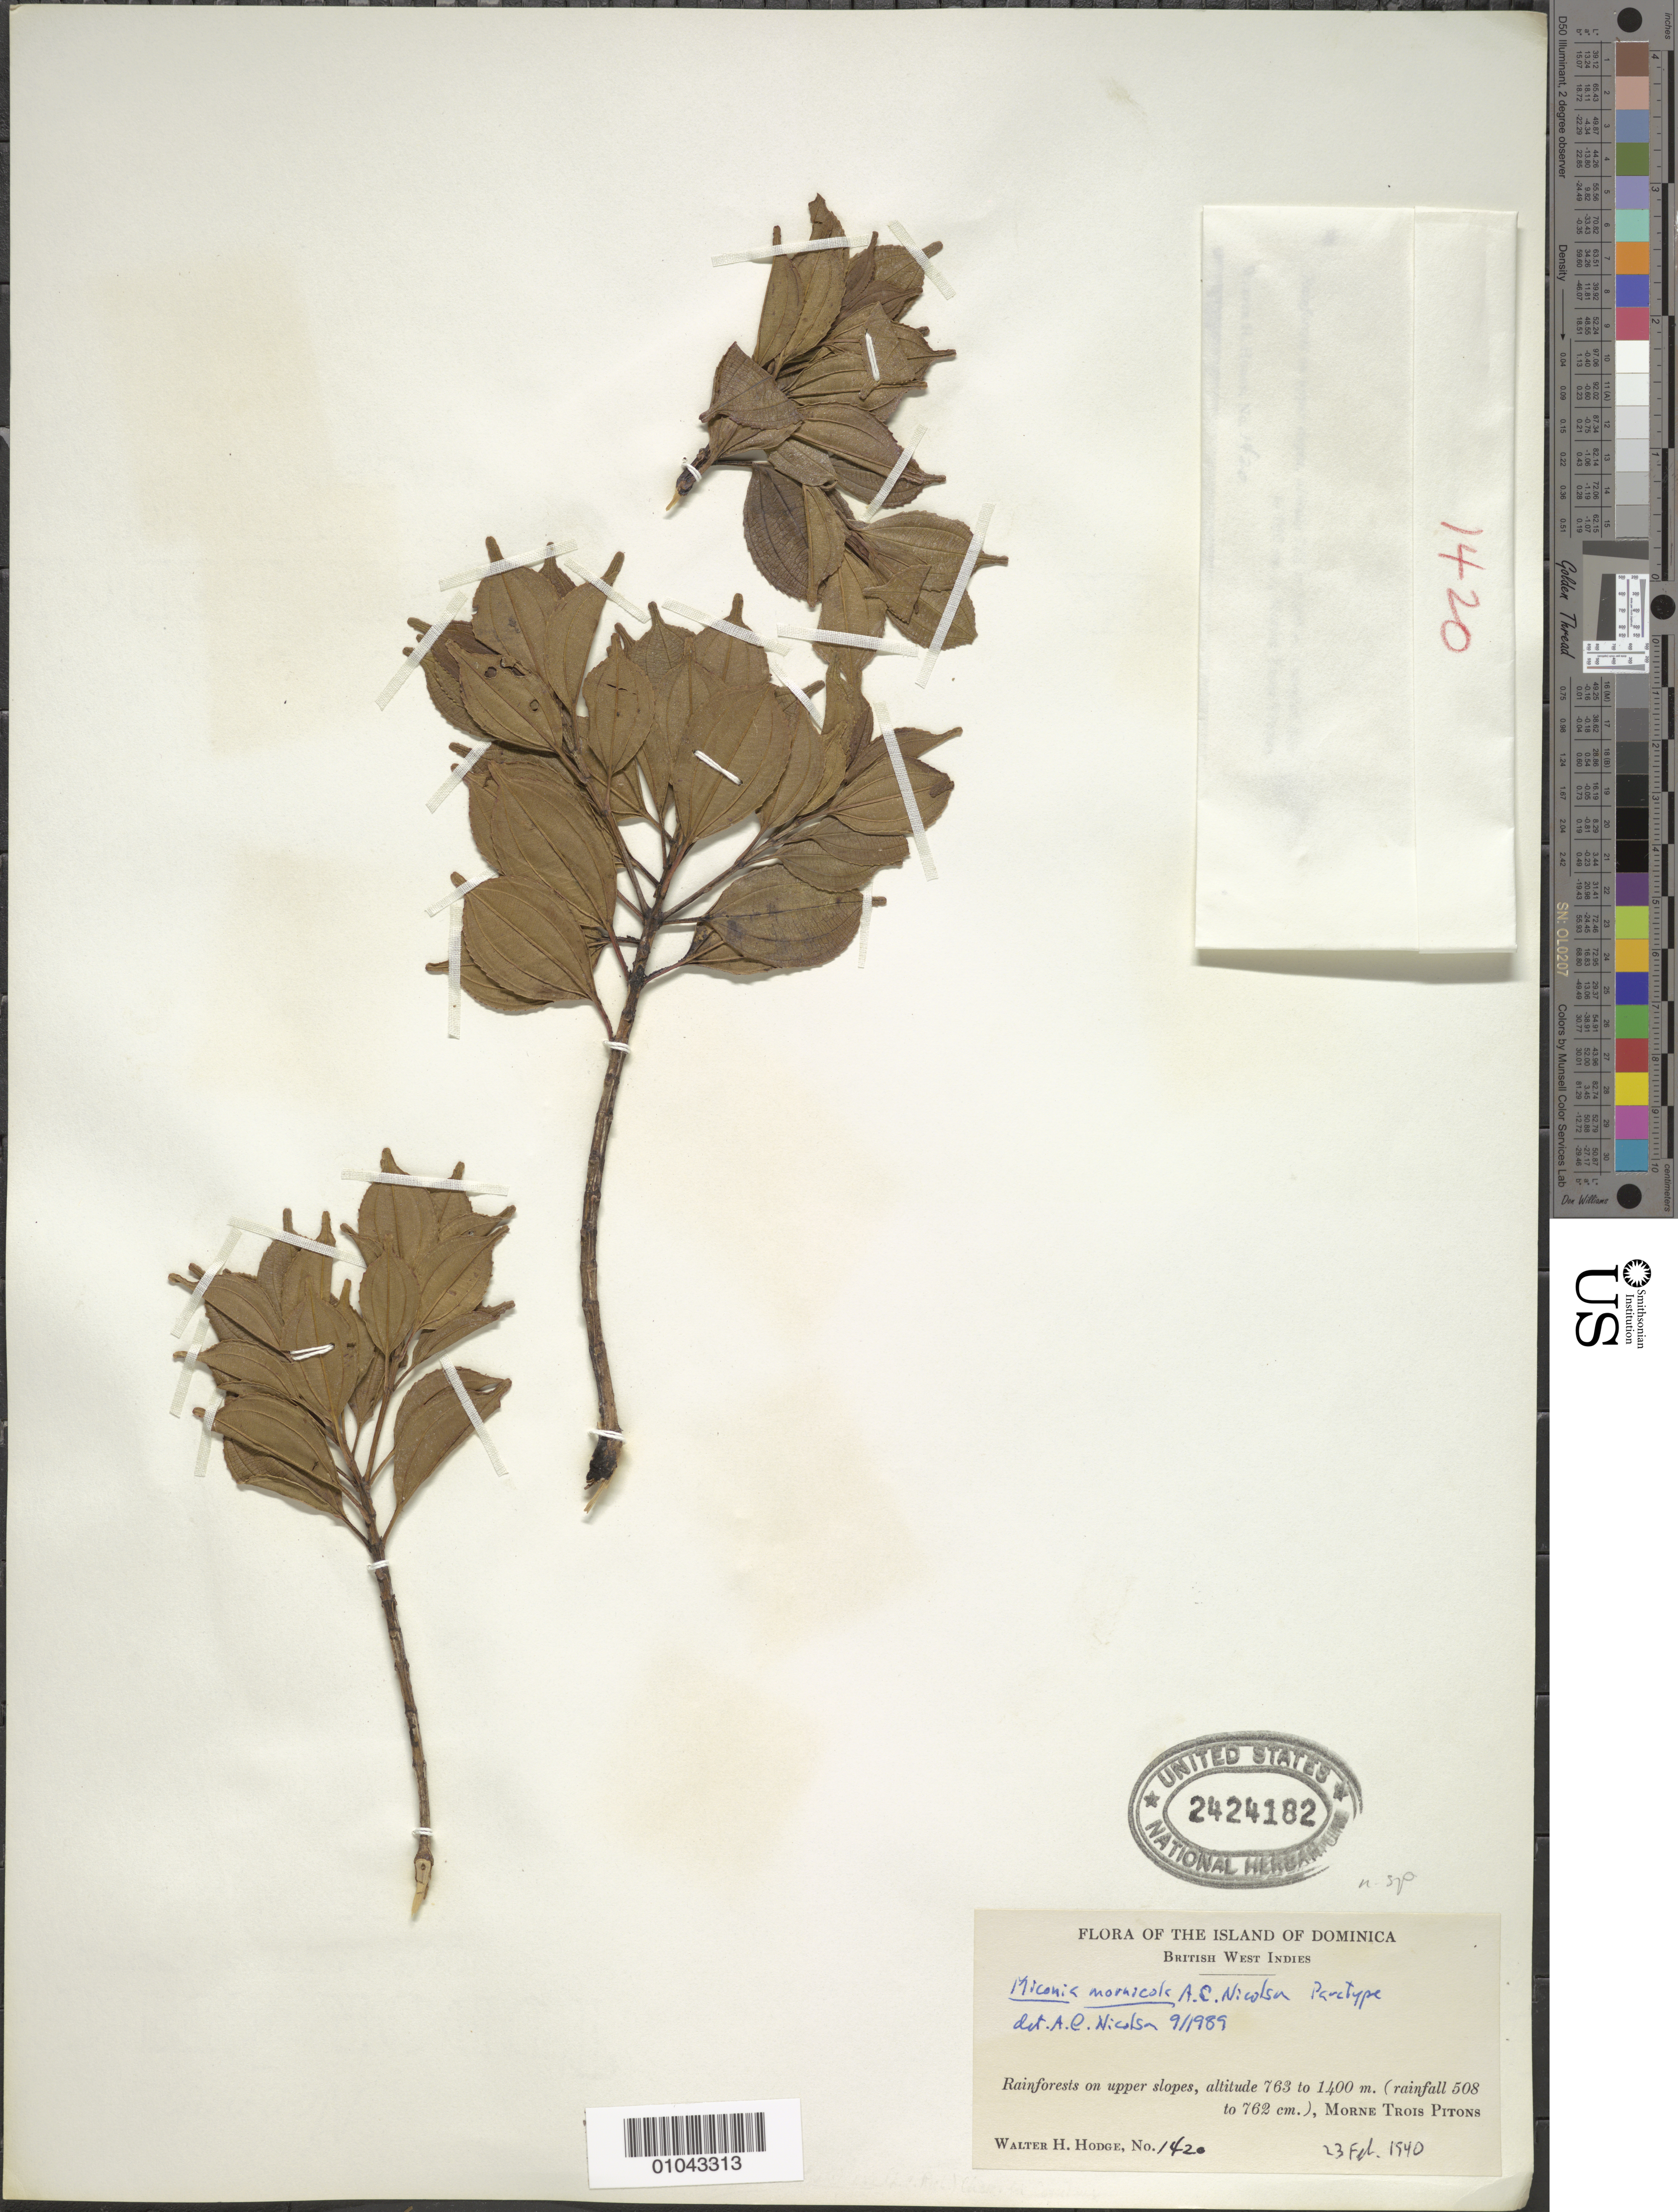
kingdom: Plantae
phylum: Tracheophyta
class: Magnoliopsida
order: Myrtales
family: Melastomataceae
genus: Miconia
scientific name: Miconia mornicola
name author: A.C. Nicolson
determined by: Nicolson, Alice C.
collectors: W. Hodge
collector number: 1420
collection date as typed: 23 Feb 1940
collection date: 1940-02-23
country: Dominica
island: Dominica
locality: Morne Trois Pitons, upper slopes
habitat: Rainforests on upper slopes, rainfall 508 to 762 cm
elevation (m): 763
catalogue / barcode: US 2424182